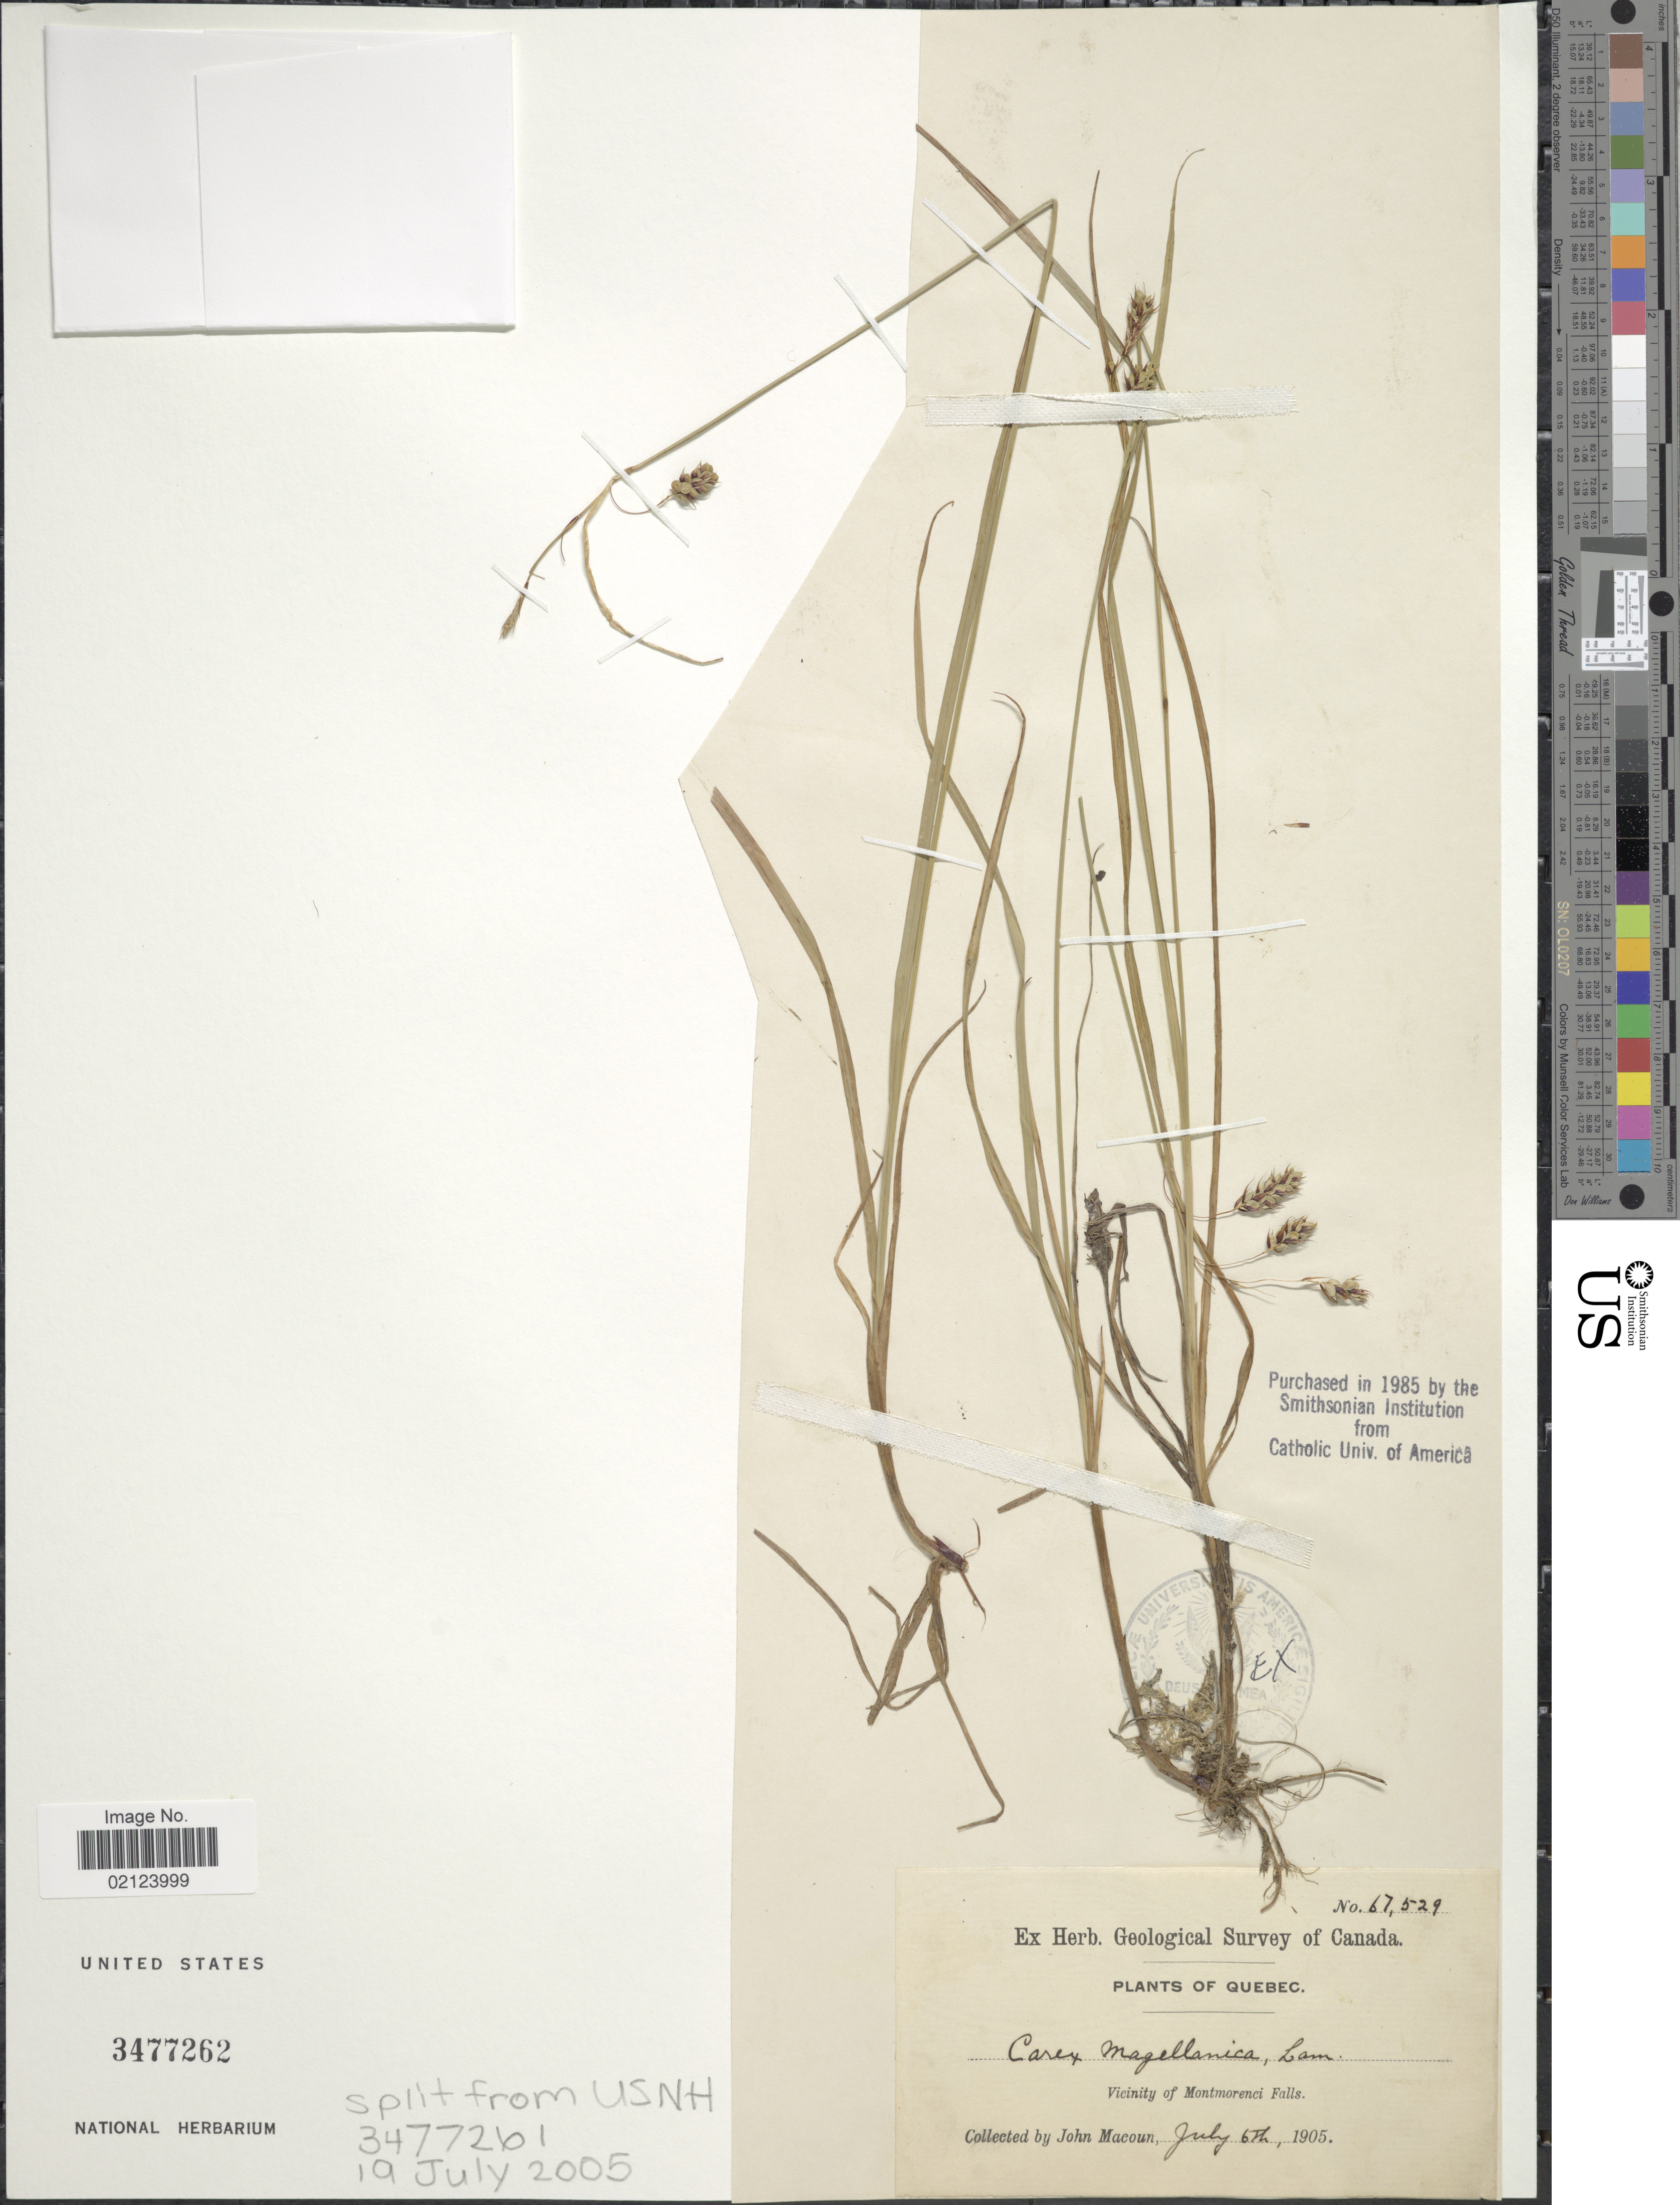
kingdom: Plantae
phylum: Tracheophyta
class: Liliopsida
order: Poales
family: Cyperaceae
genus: Carex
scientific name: Carex magellanica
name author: Lam.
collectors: J. Macoun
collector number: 67259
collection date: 1905-07-06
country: Canada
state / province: Quebec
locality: Vicinity of Montmorenci Falls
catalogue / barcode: US 3477262